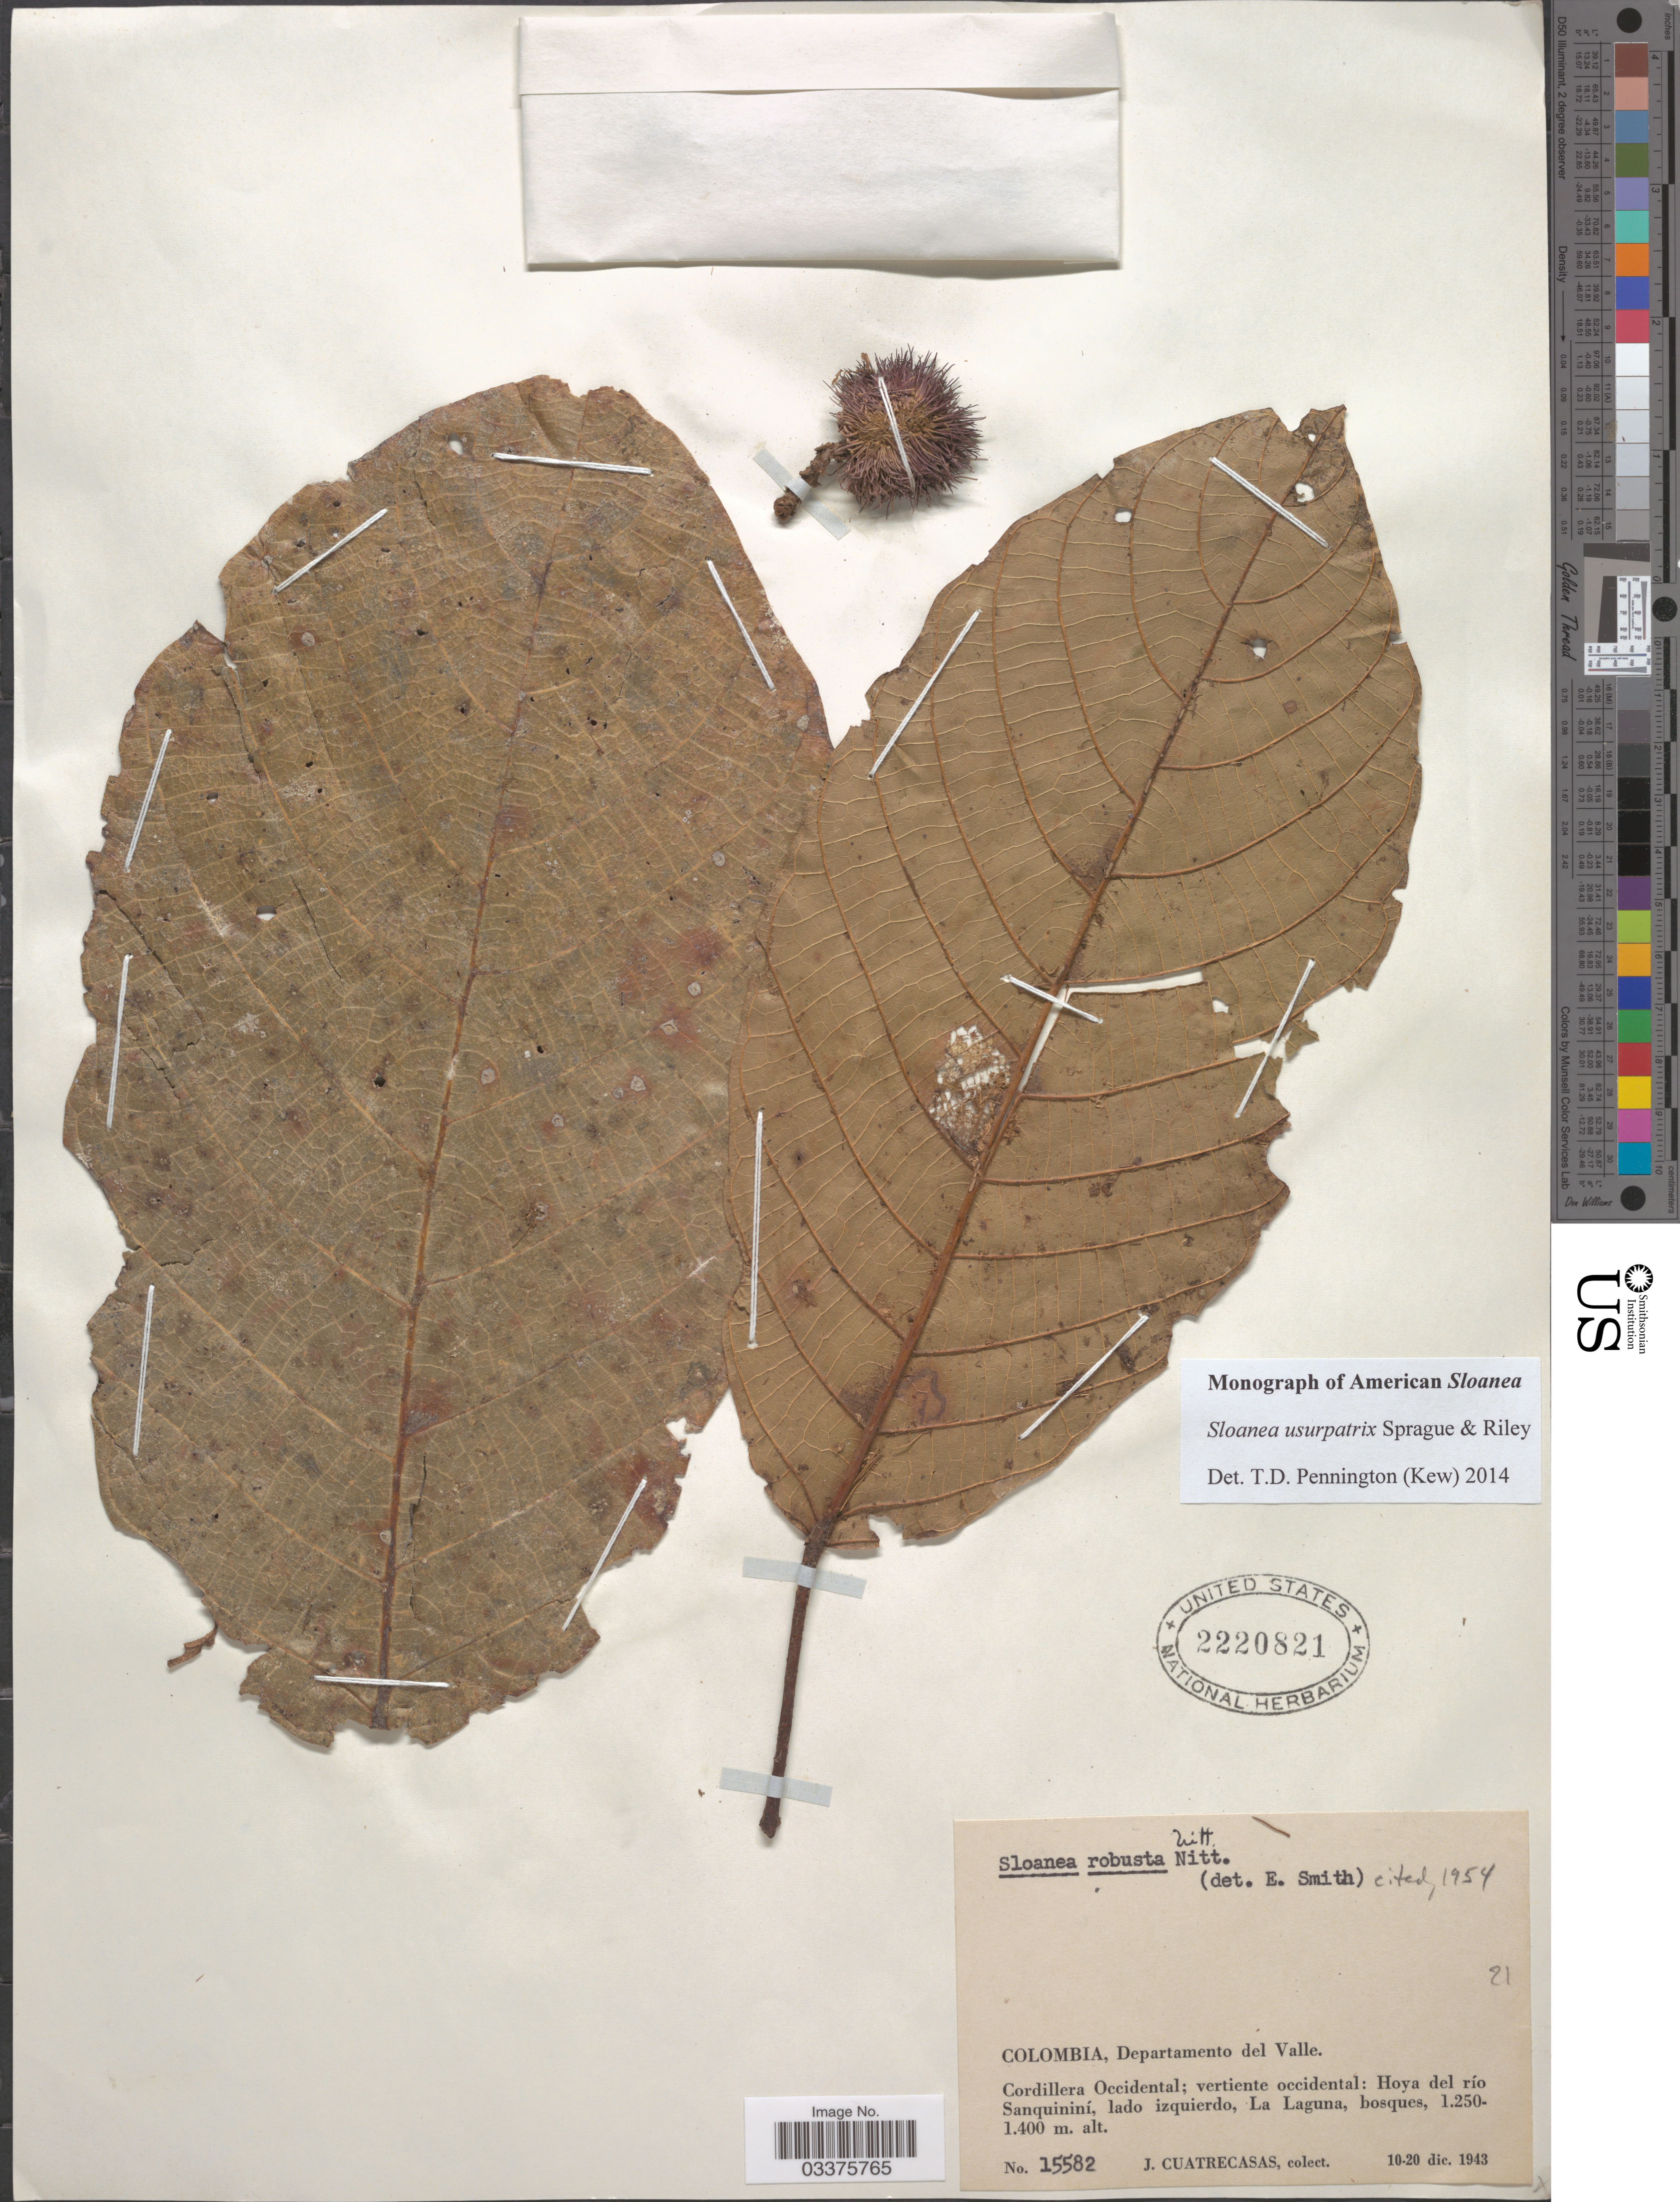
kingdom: Plantae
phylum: Tracheophyta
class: Magnoliopsida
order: Oxalidales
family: Elaeocarpaceae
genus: Sloanea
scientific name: Sloanea usurpatrix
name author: Sprague & L. Riley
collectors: J. Cuatrecasas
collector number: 15582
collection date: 1943-12-10/1943-12-20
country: Colombia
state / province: Valle del Cauca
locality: Departamento del Valle. Cordillera Occidental; vertiente occidental: Hoya del río Sanquininí, lado izquierdo, La Laguna.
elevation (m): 1250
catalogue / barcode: US 2220821